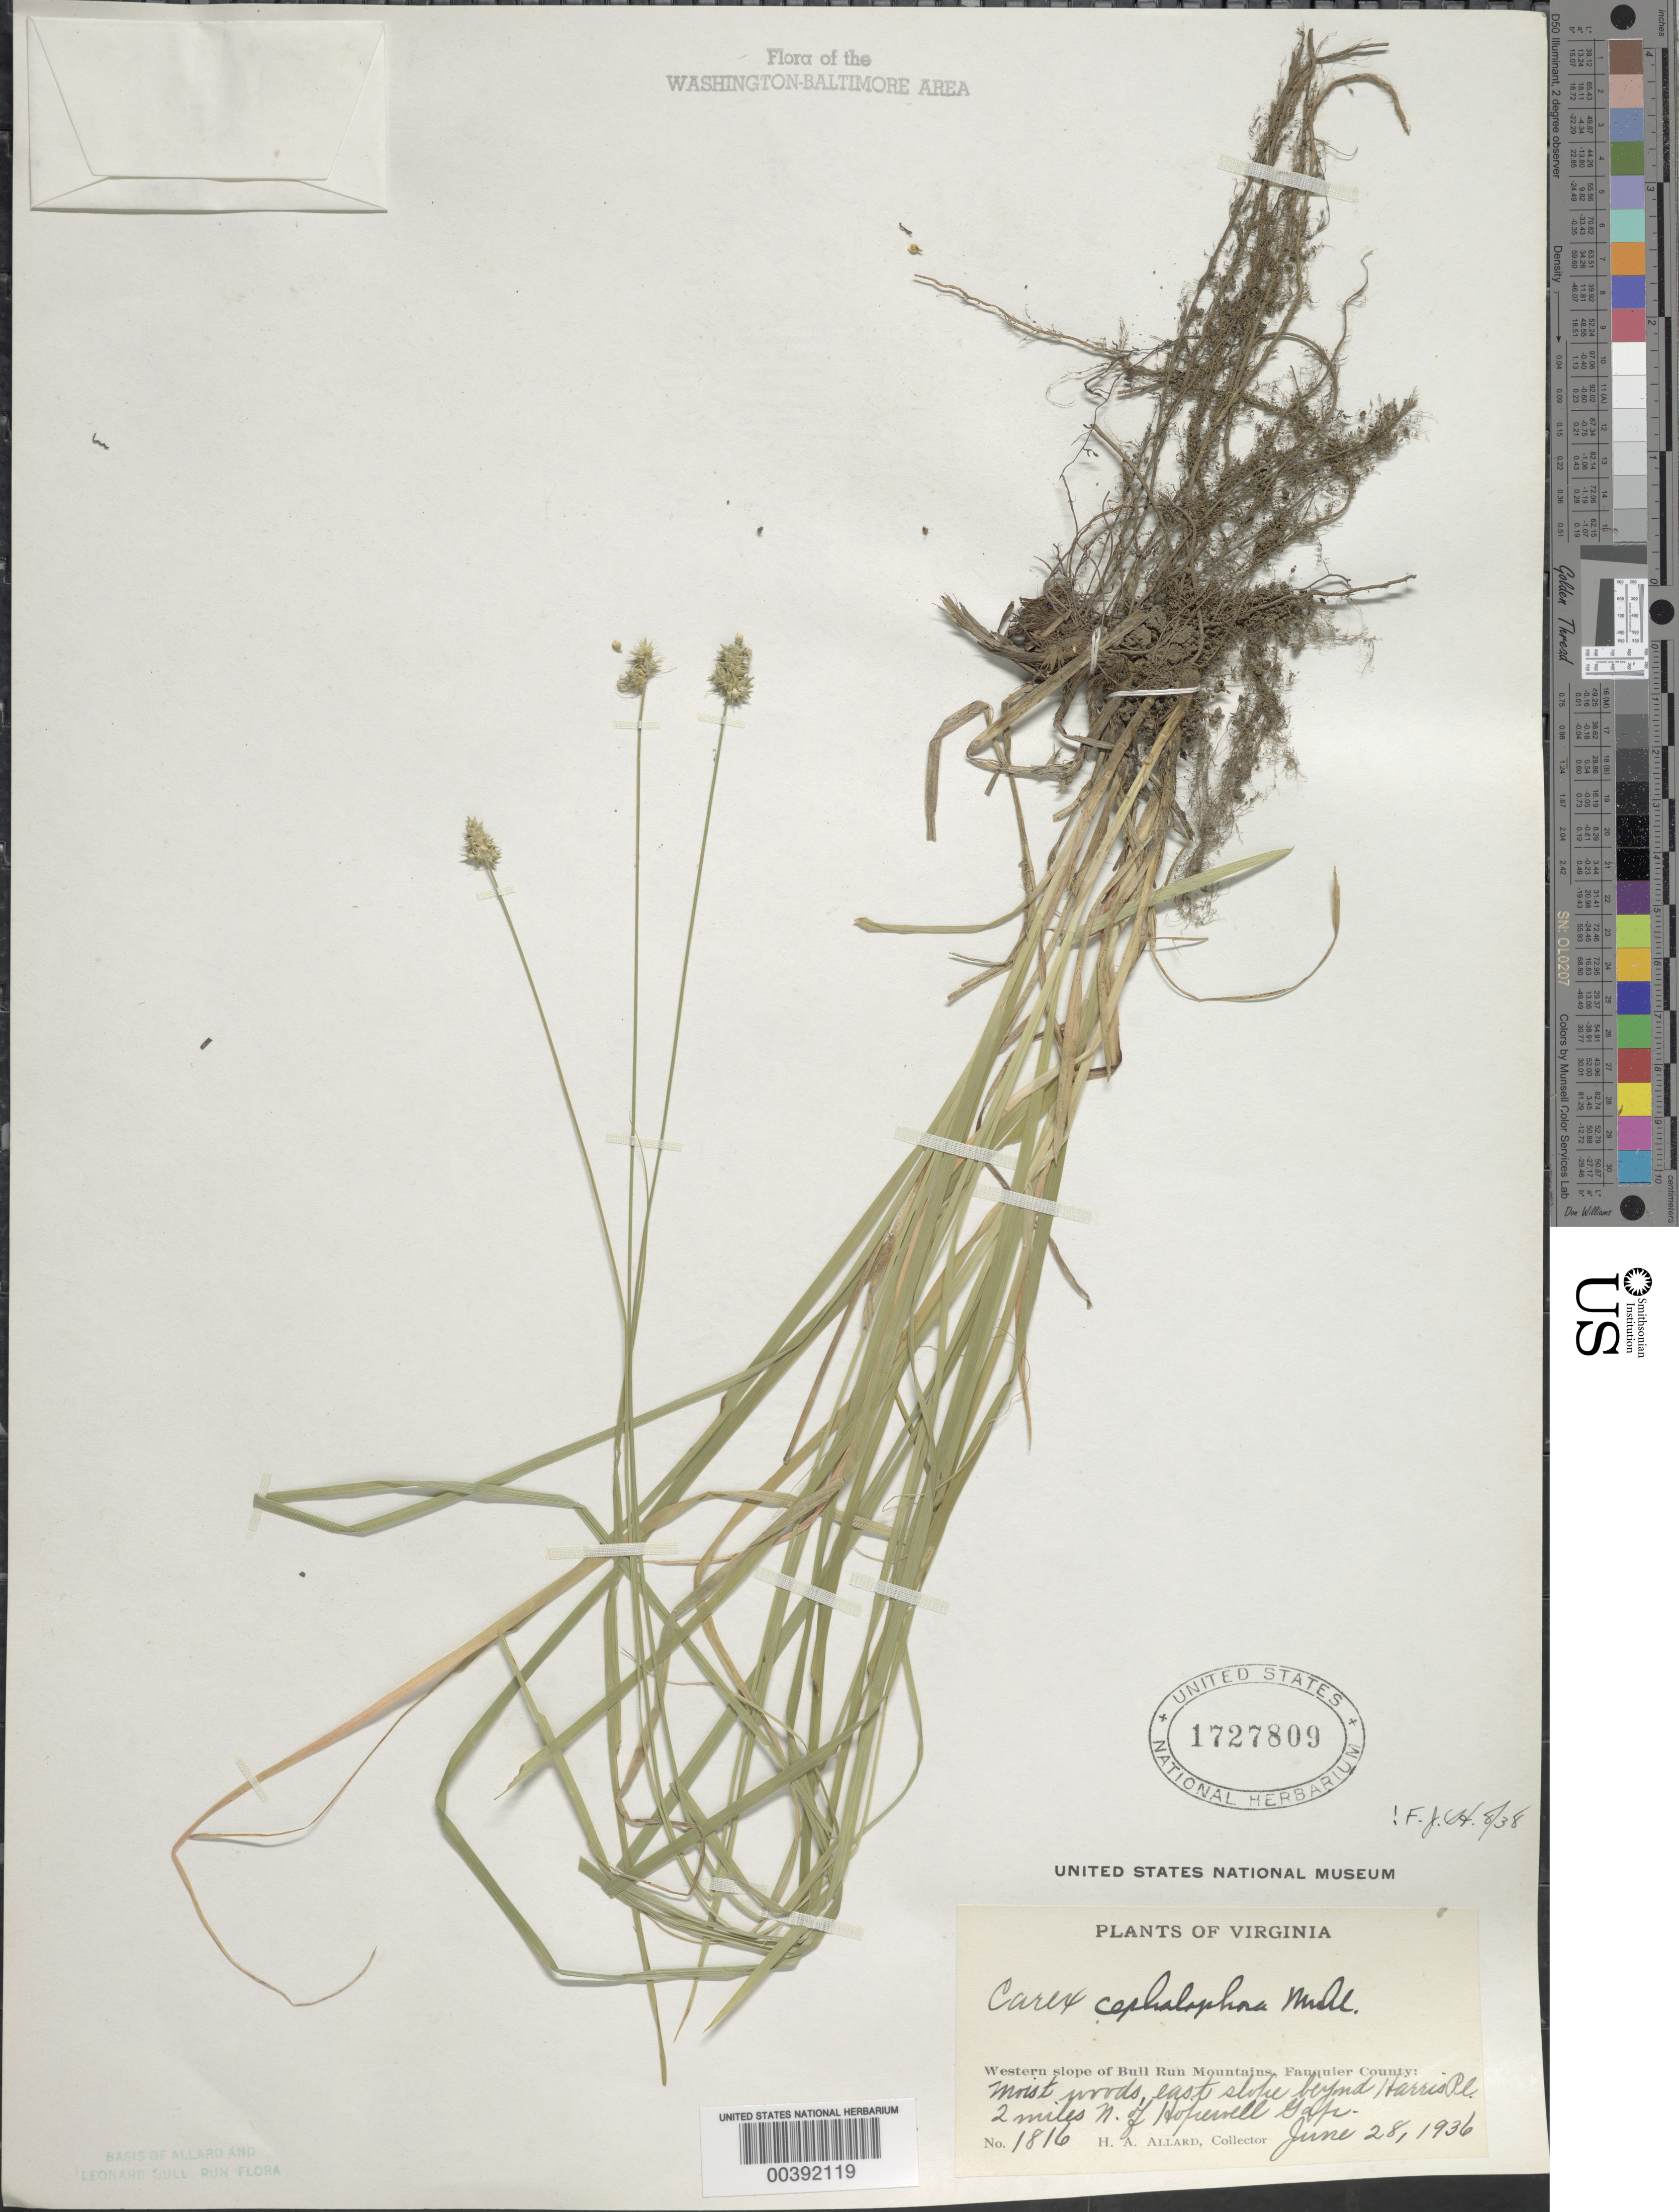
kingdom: Plantae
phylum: Tracheophyta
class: Liliopsida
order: Poales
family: Cyperaceae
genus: Carex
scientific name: Carex cephalophora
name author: Muhl. ex Willd.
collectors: H. A. Allard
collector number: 1816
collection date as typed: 28 Jun 1936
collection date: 1936-06-28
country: United States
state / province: Virginia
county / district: Fauquier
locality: N of Hopewell Gap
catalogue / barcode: US 1727809